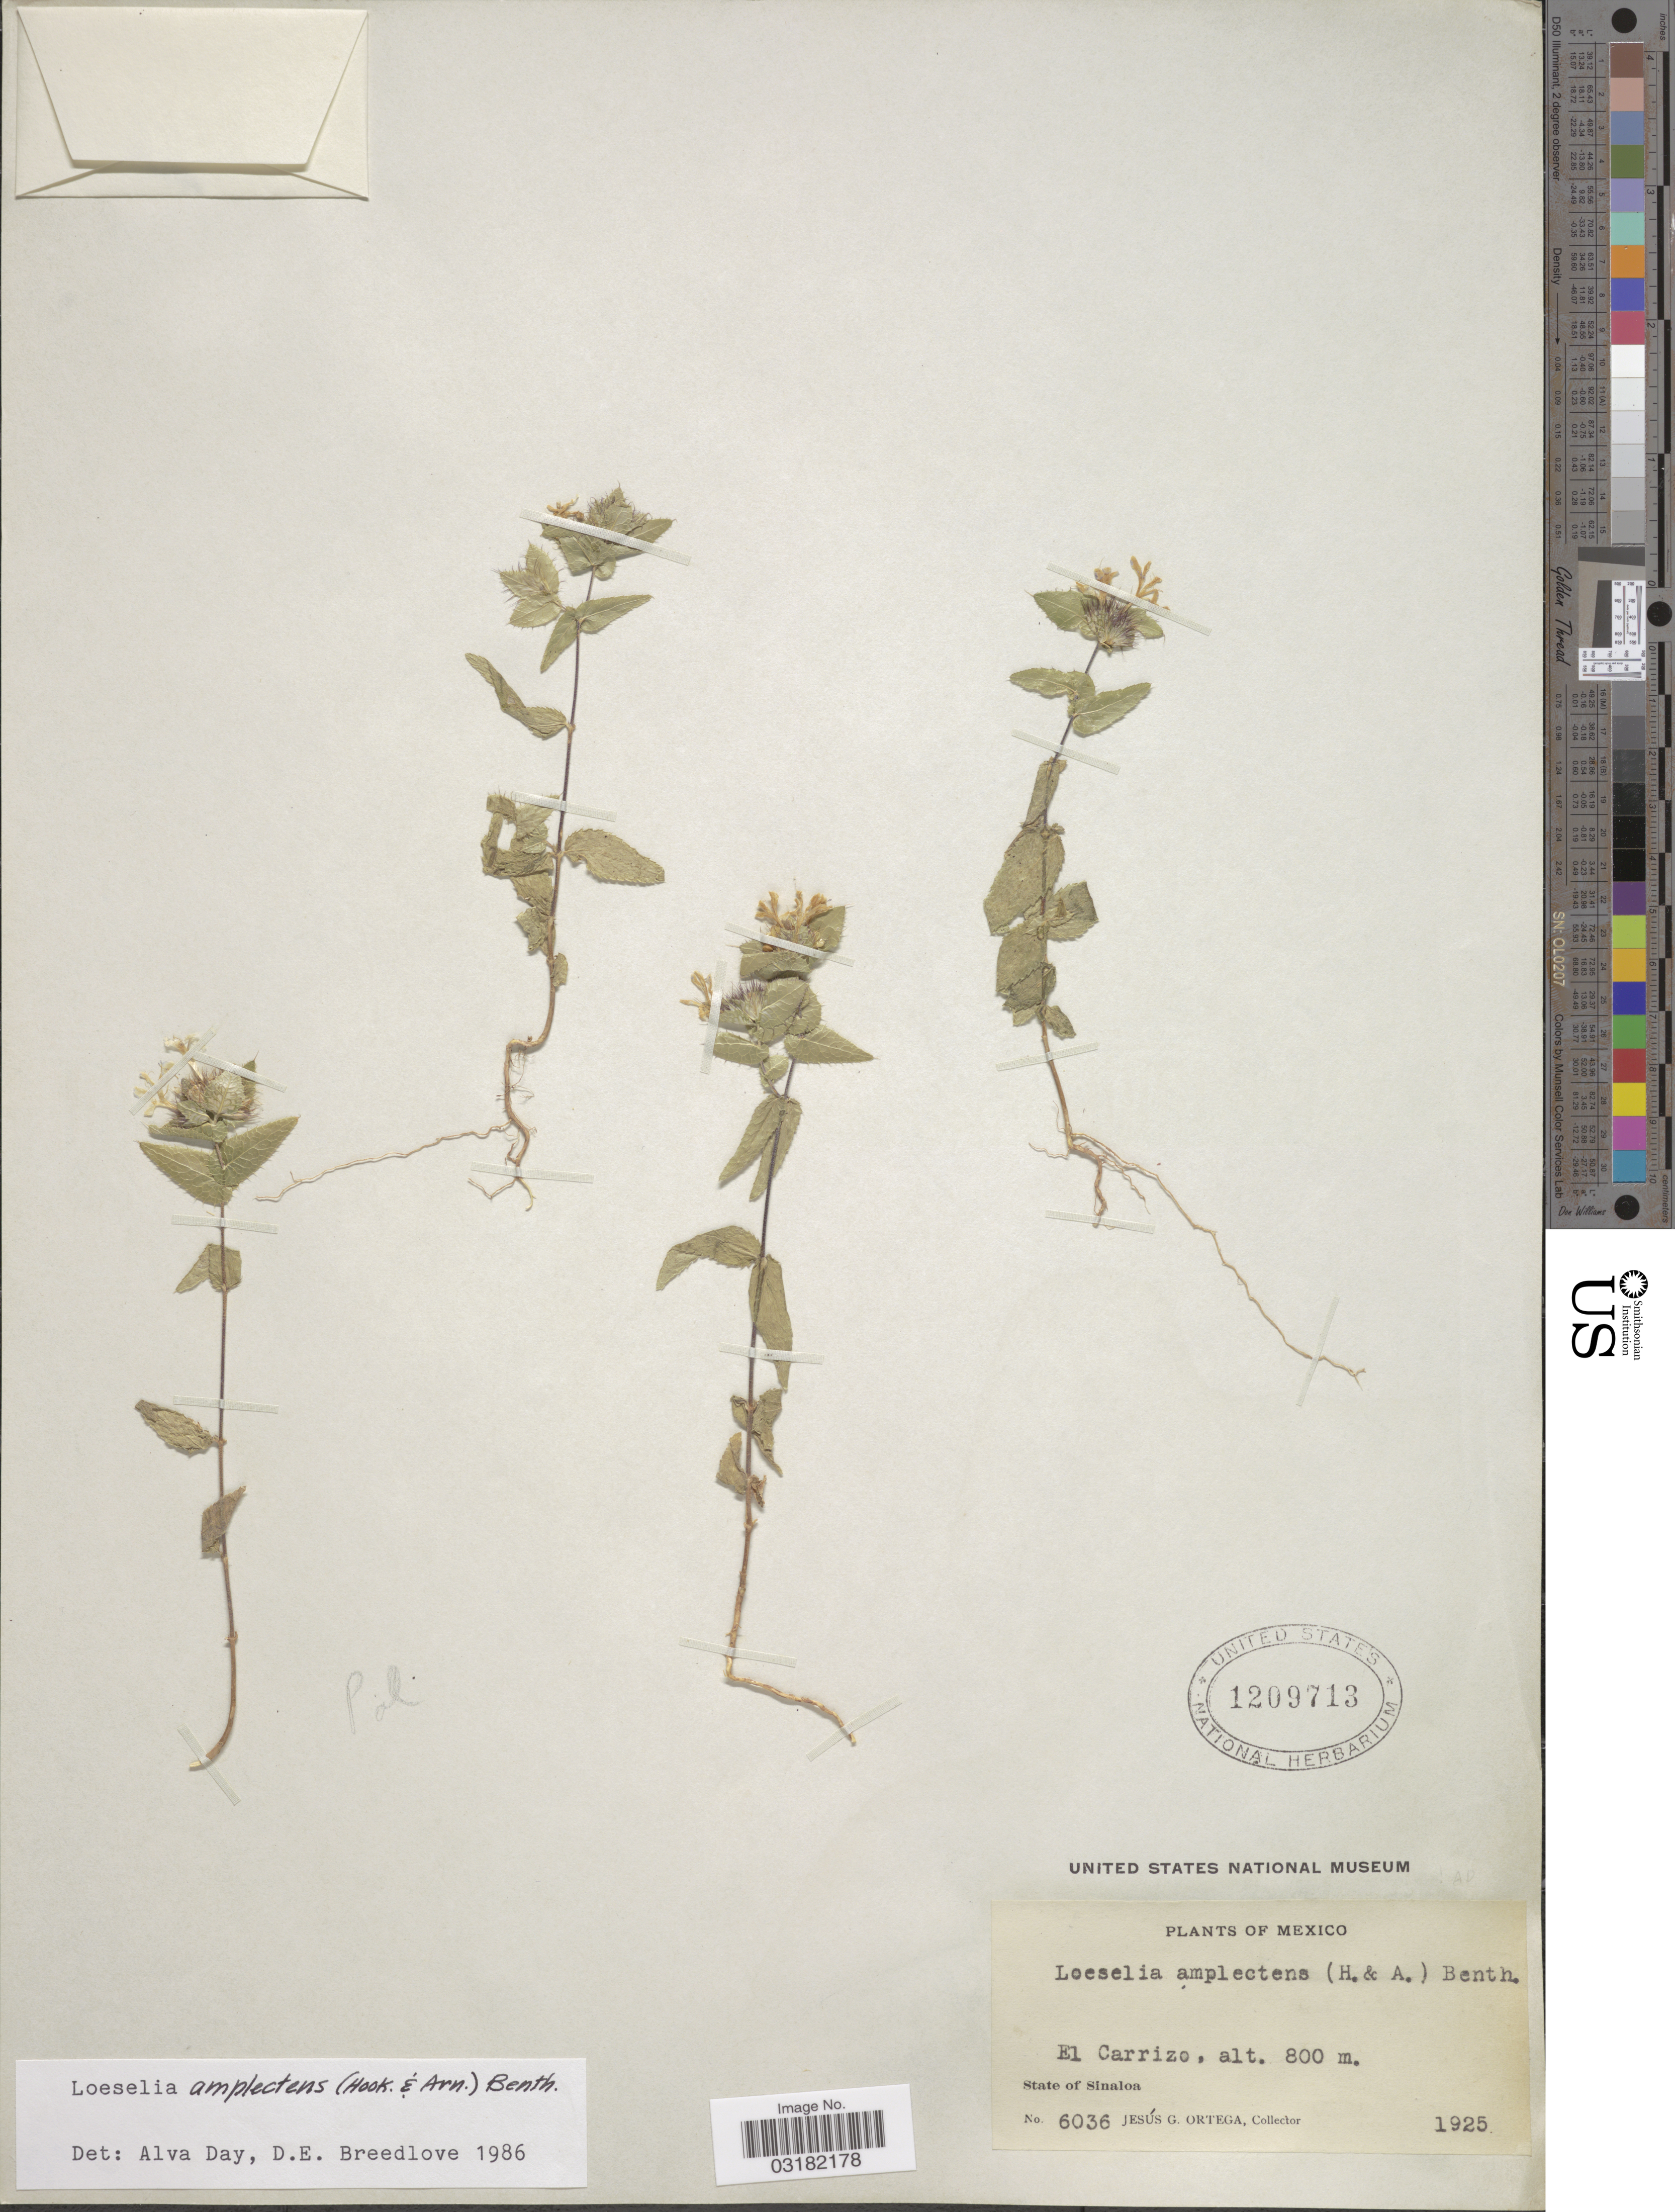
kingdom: Plantae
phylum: Tracheophyta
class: Magnoliopsida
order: Ericales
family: Polemoniaceae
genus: Loeselia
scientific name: Loeselia amplectens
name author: (Hook. & Arn.) Benth. ex DC.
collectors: J. Ortega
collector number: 6036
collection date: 1925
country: Mexico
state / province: Sinaloa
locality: El Carrizo.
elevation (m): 800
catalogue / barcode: US 1209713